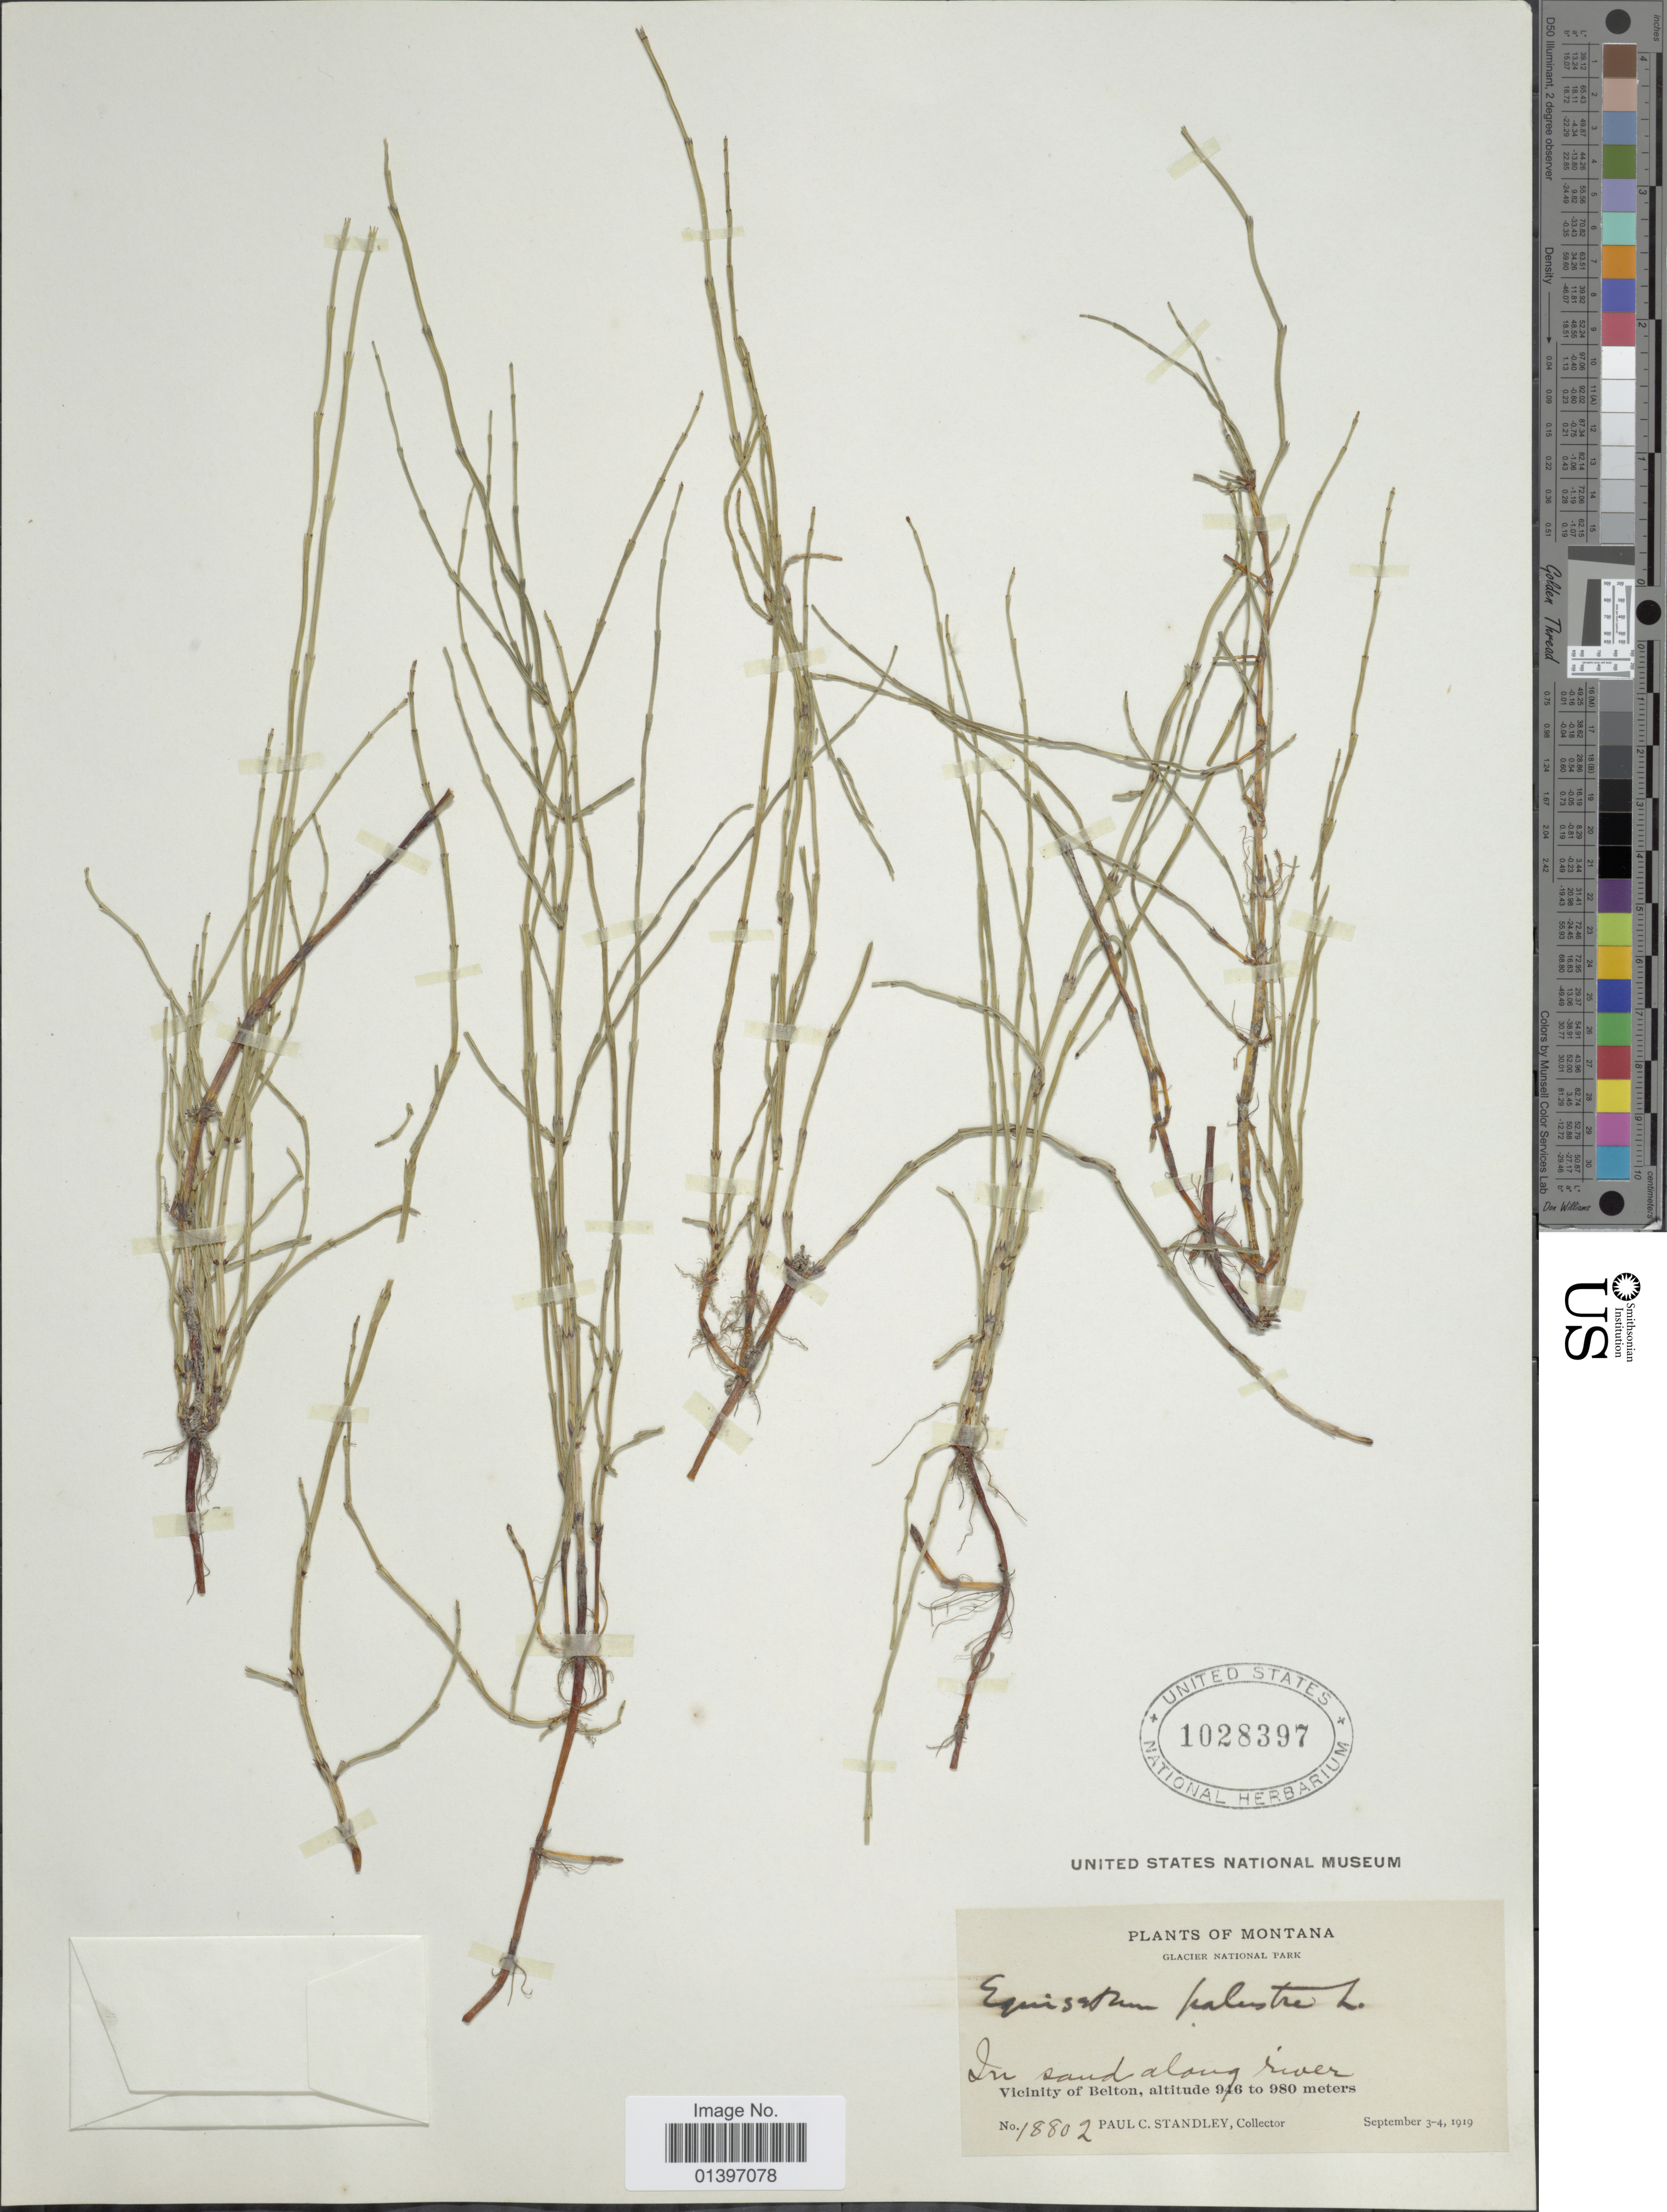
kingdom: Plantae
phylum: Tracheophyta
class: Polypodiopsida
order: Equisetales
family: Equisetaceae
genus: Equisetum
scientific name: Equisetum palustre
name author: L.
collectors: P. C. Standley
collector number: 18802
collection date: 1919-09-03/1919-09-04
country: United States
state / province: Montana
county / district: Flathead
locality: Glacier National Park, in sand along river, Vicinity of Belton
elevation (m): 946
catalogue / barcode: US 1028397